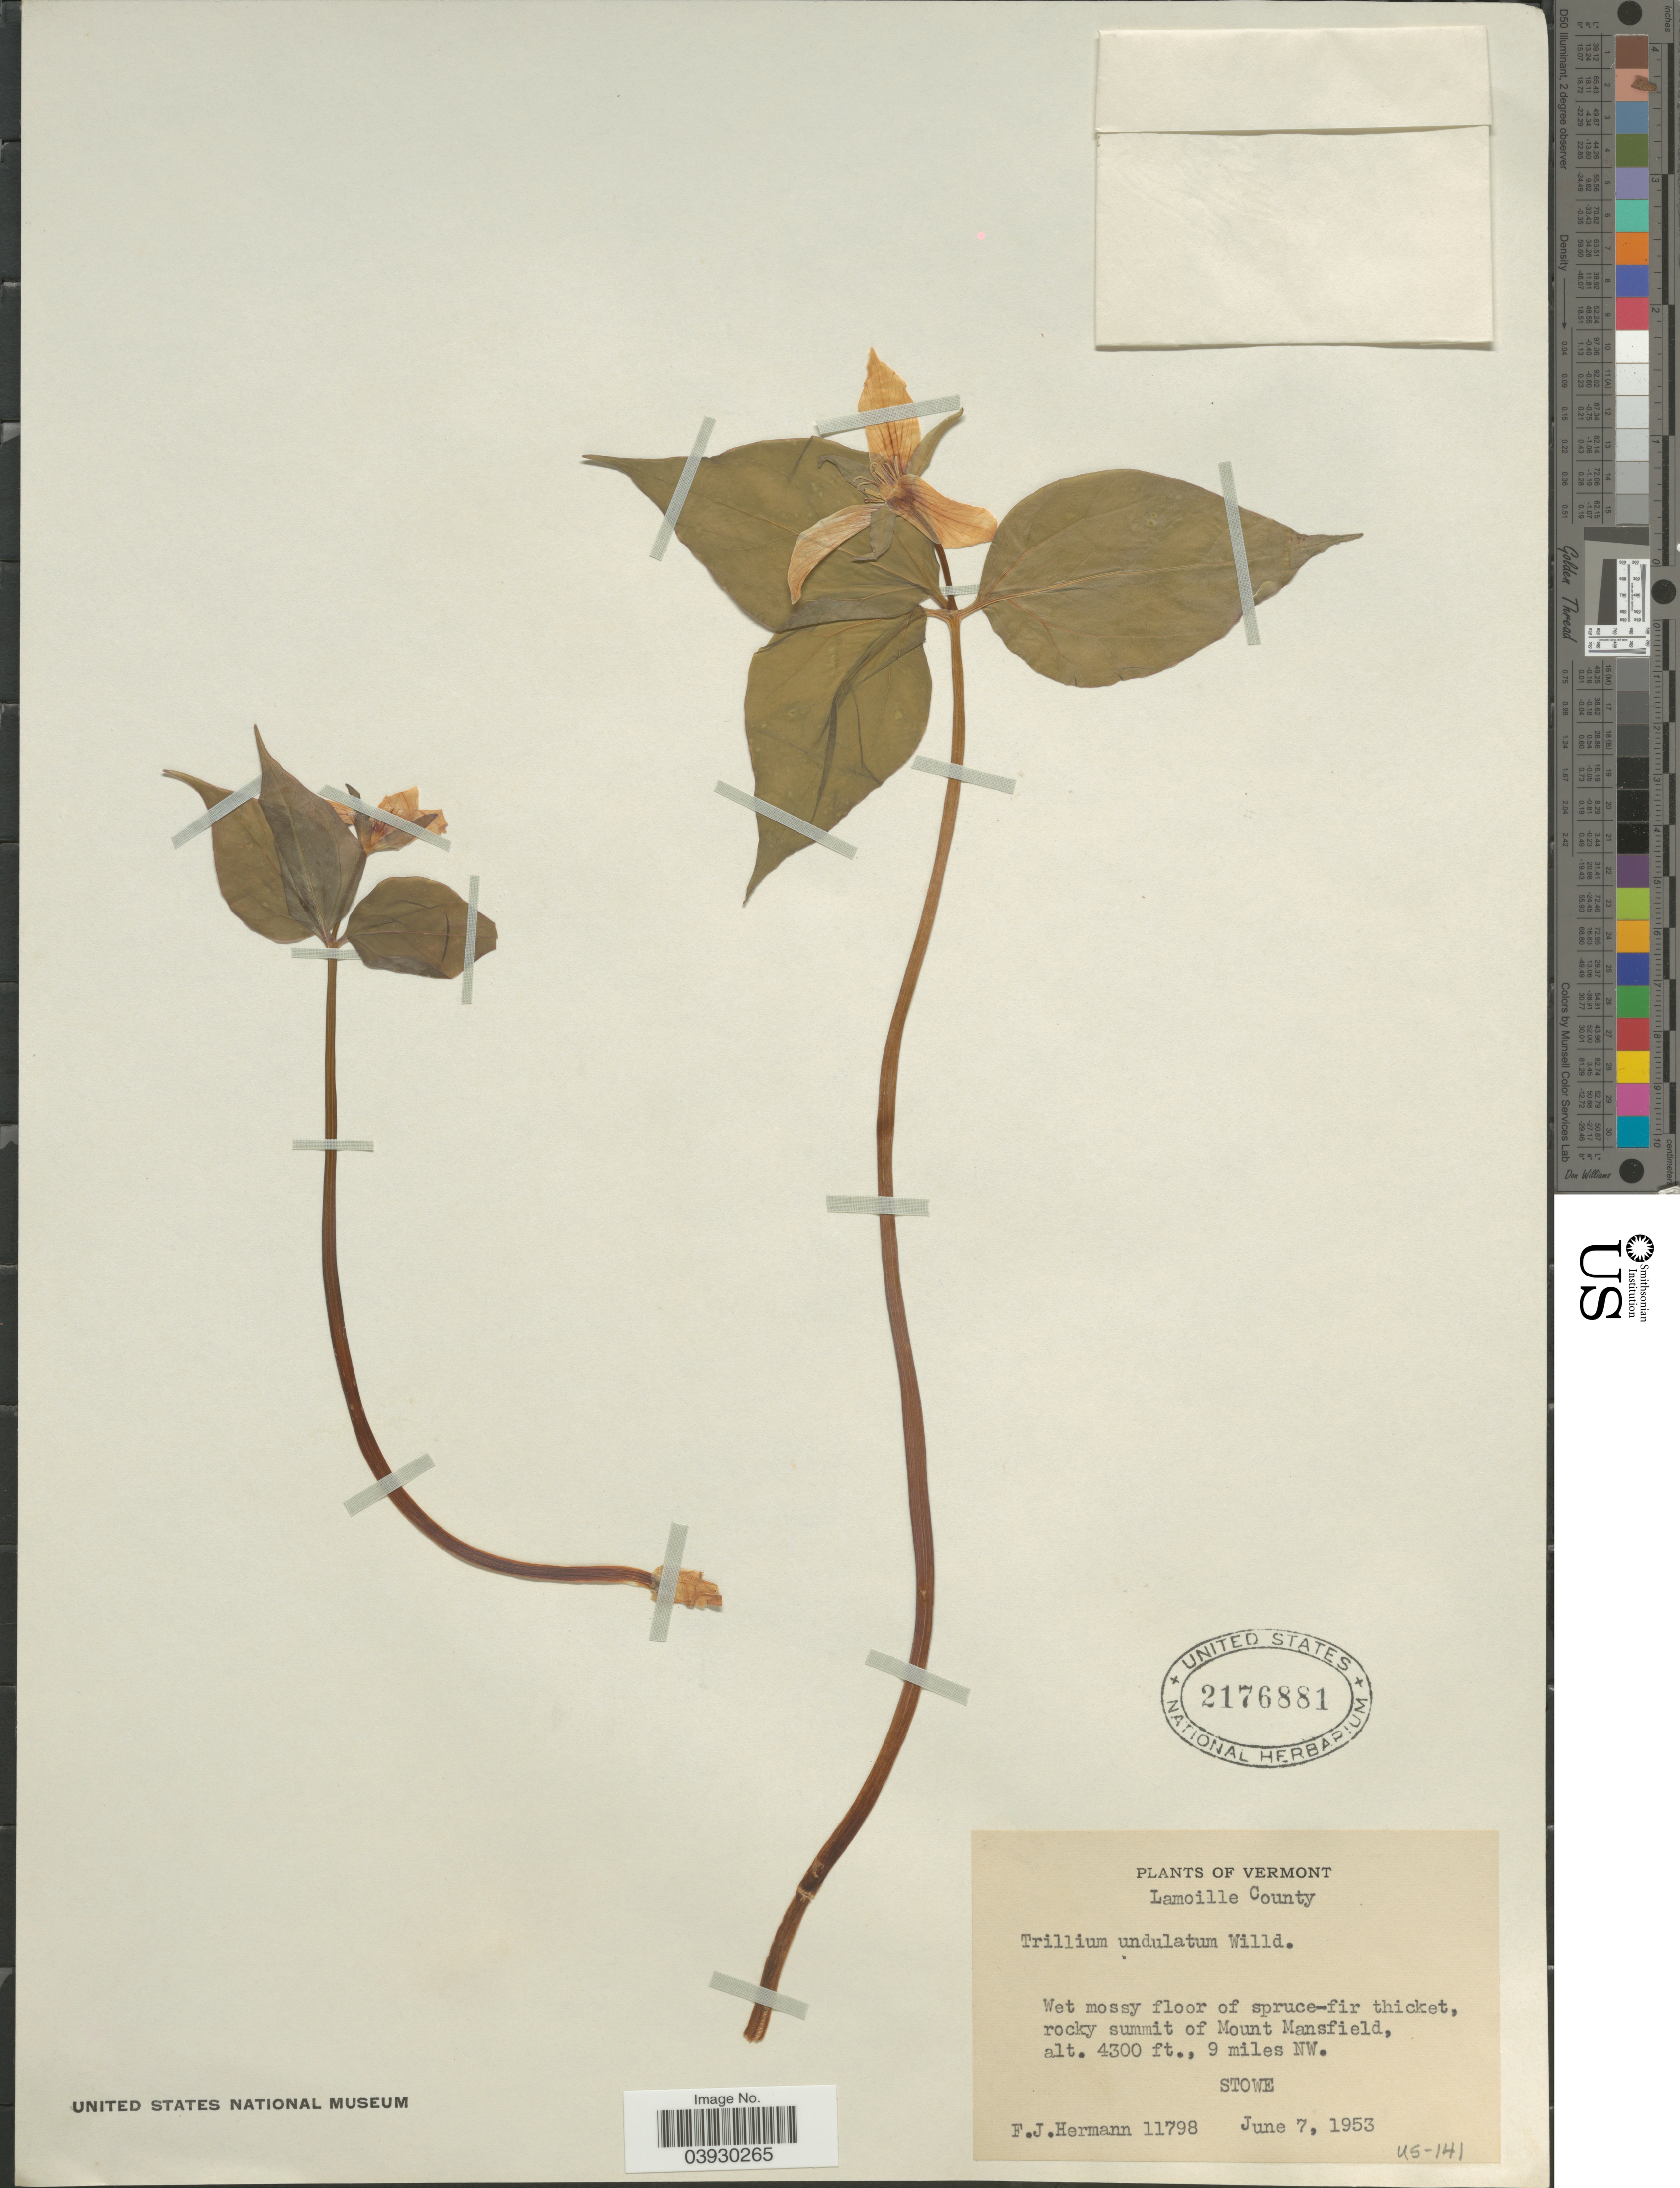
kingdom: Plantae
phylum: Tracheophyta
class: Liliopsida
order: Liliales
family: Melanthiaceae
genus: Trillium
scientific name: Trillium undulatum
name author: Willd.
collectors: F. J. Hermann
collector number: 11798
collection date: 1953-06-07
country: United States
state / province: Vermont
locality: Lamoille County. Rocky summit of Mount Mansfield, 9 miles NW. Stowe.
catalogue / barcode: US 2176881